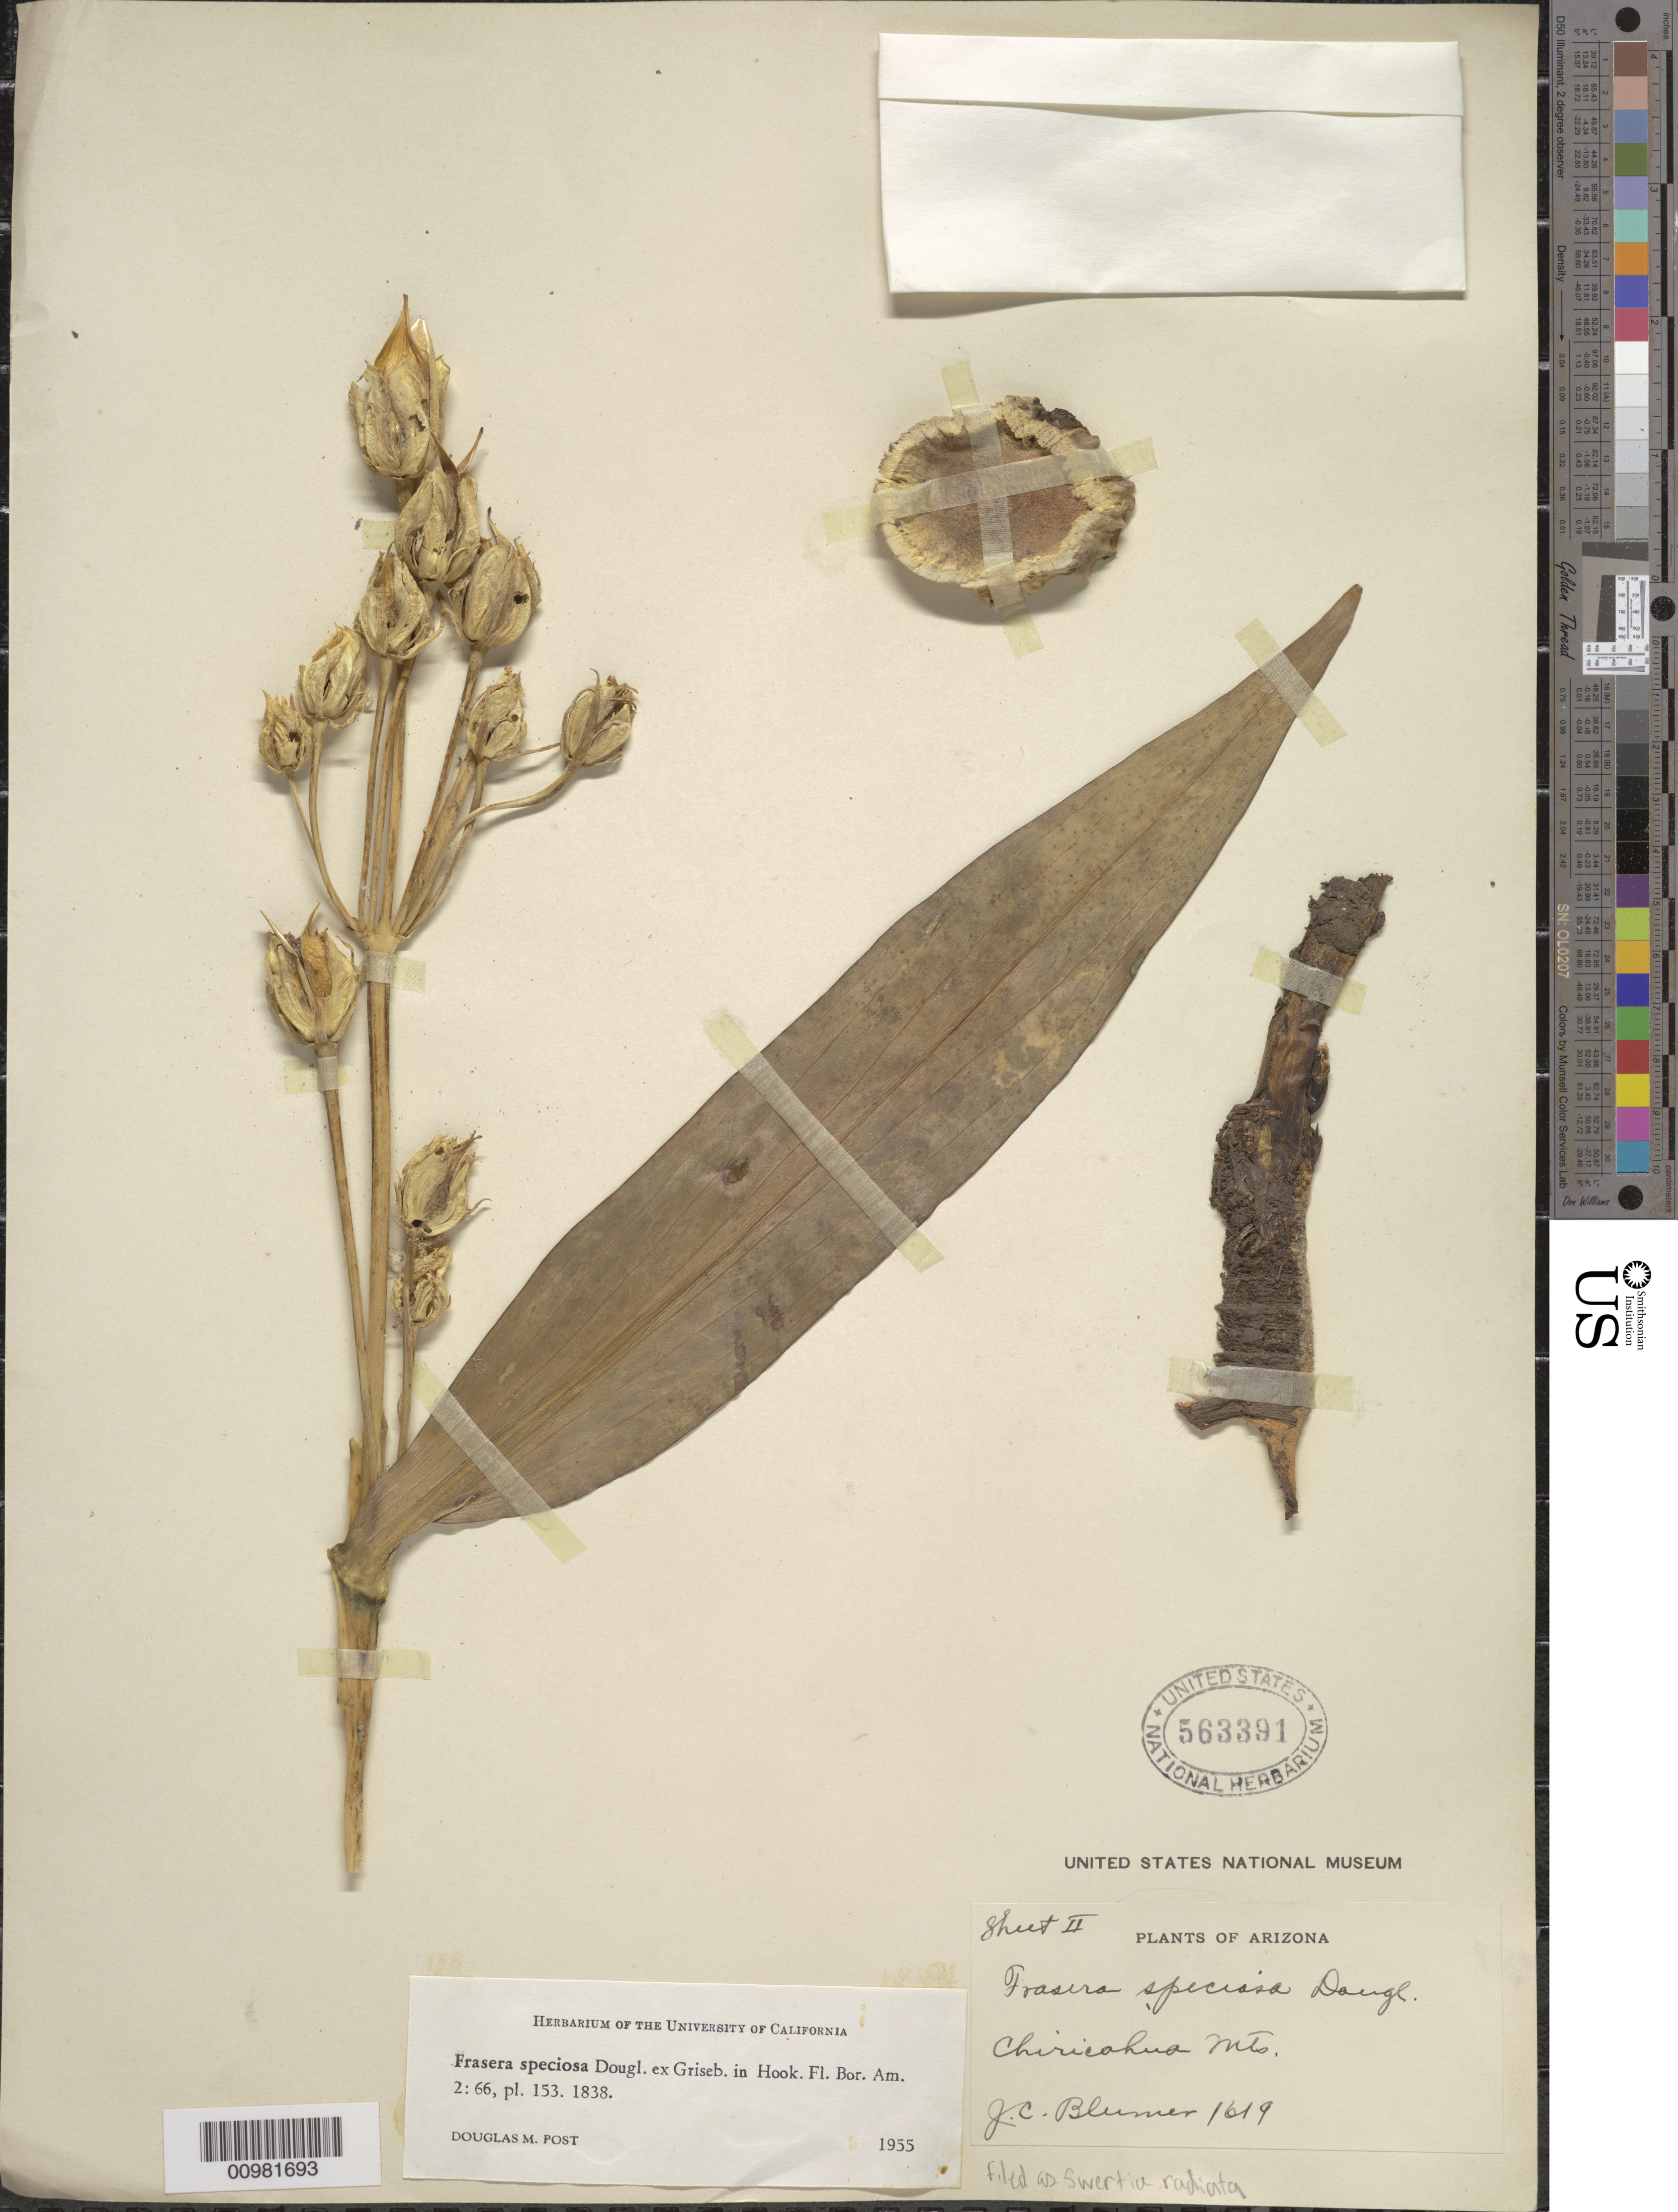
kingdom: Plantae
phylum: Tracheophyta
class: Magnoliopsida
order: Gentianales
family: Gentianaceae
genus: Swertia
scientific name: Swertia radiata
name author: (Kellogg) Kuntze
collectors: J. C. Blumer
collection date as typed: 1919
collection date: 1919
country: United States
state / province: Arizona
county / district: Cochise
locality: Chiricahua Mts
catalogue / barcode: US 563391